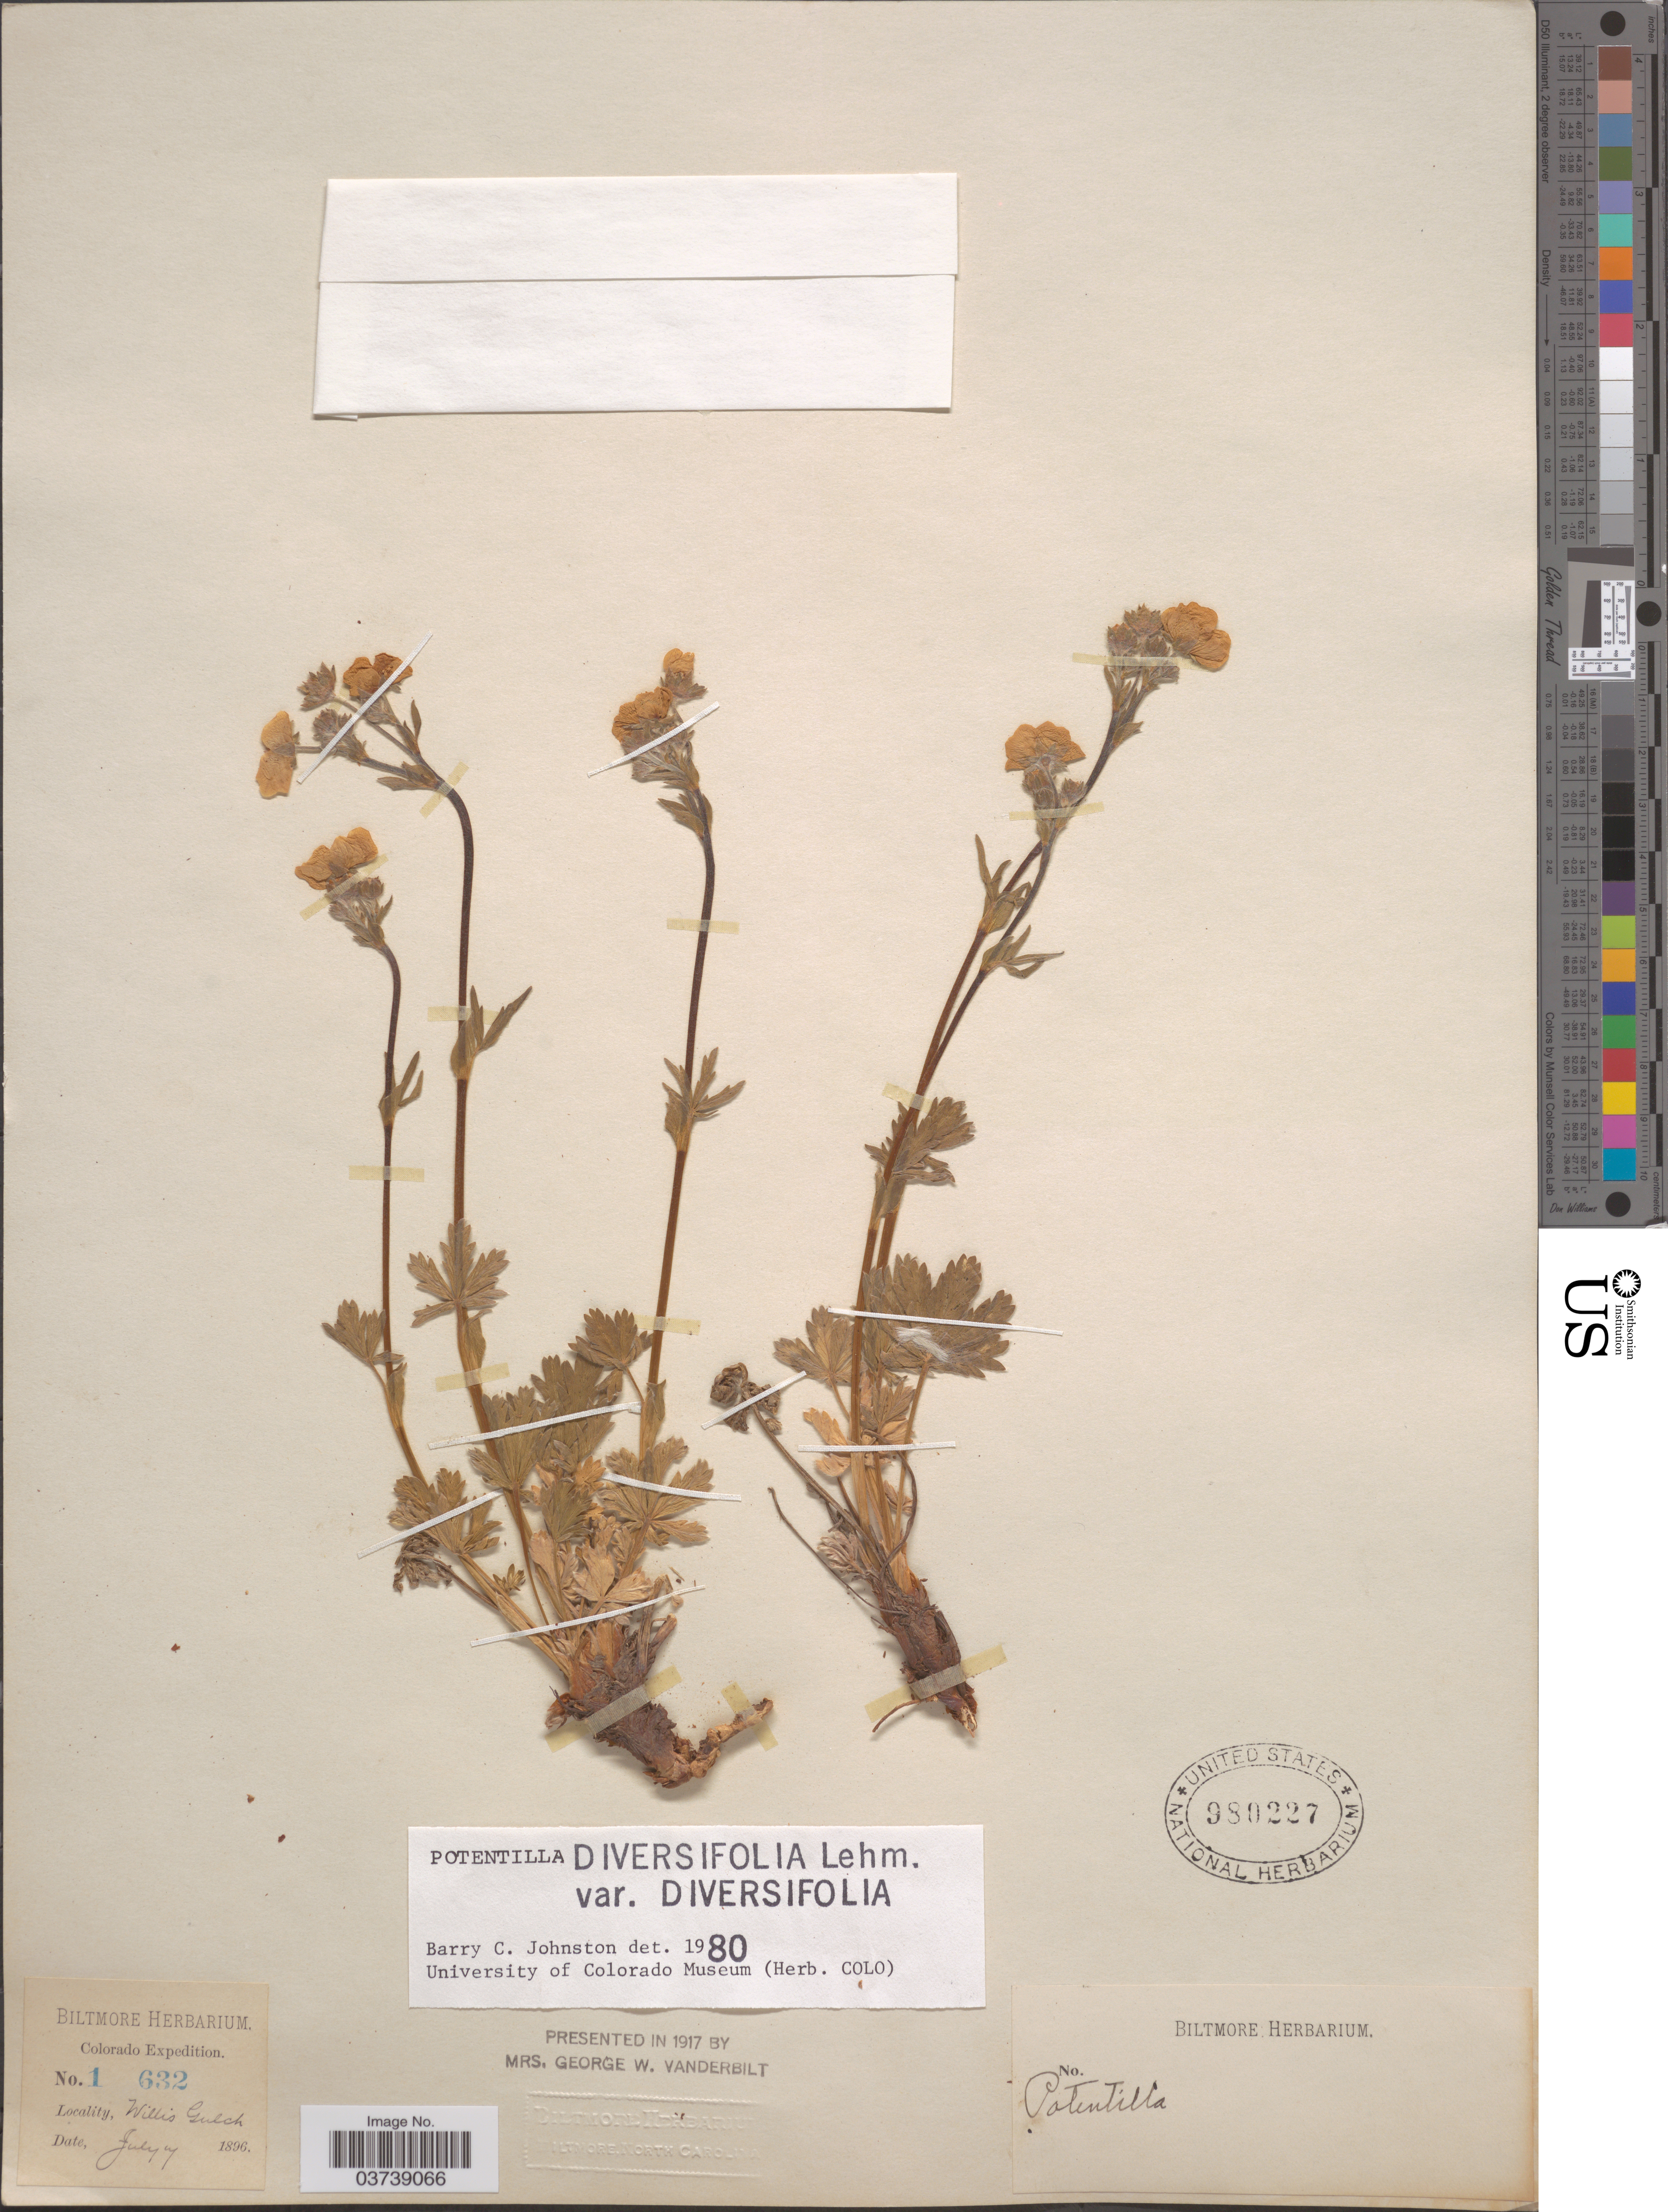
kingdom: Plantae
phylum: Tracheophyta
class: Magnoliopsida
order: Rosales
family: Rosaceae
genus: Potentilla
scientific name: Potentilla diversifolia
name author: Lehm.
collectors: ex herb. Biltmore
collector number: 1632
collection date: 1896-07-07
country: United States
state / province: Colorado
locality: Willis Gulch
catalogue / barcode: US 980227